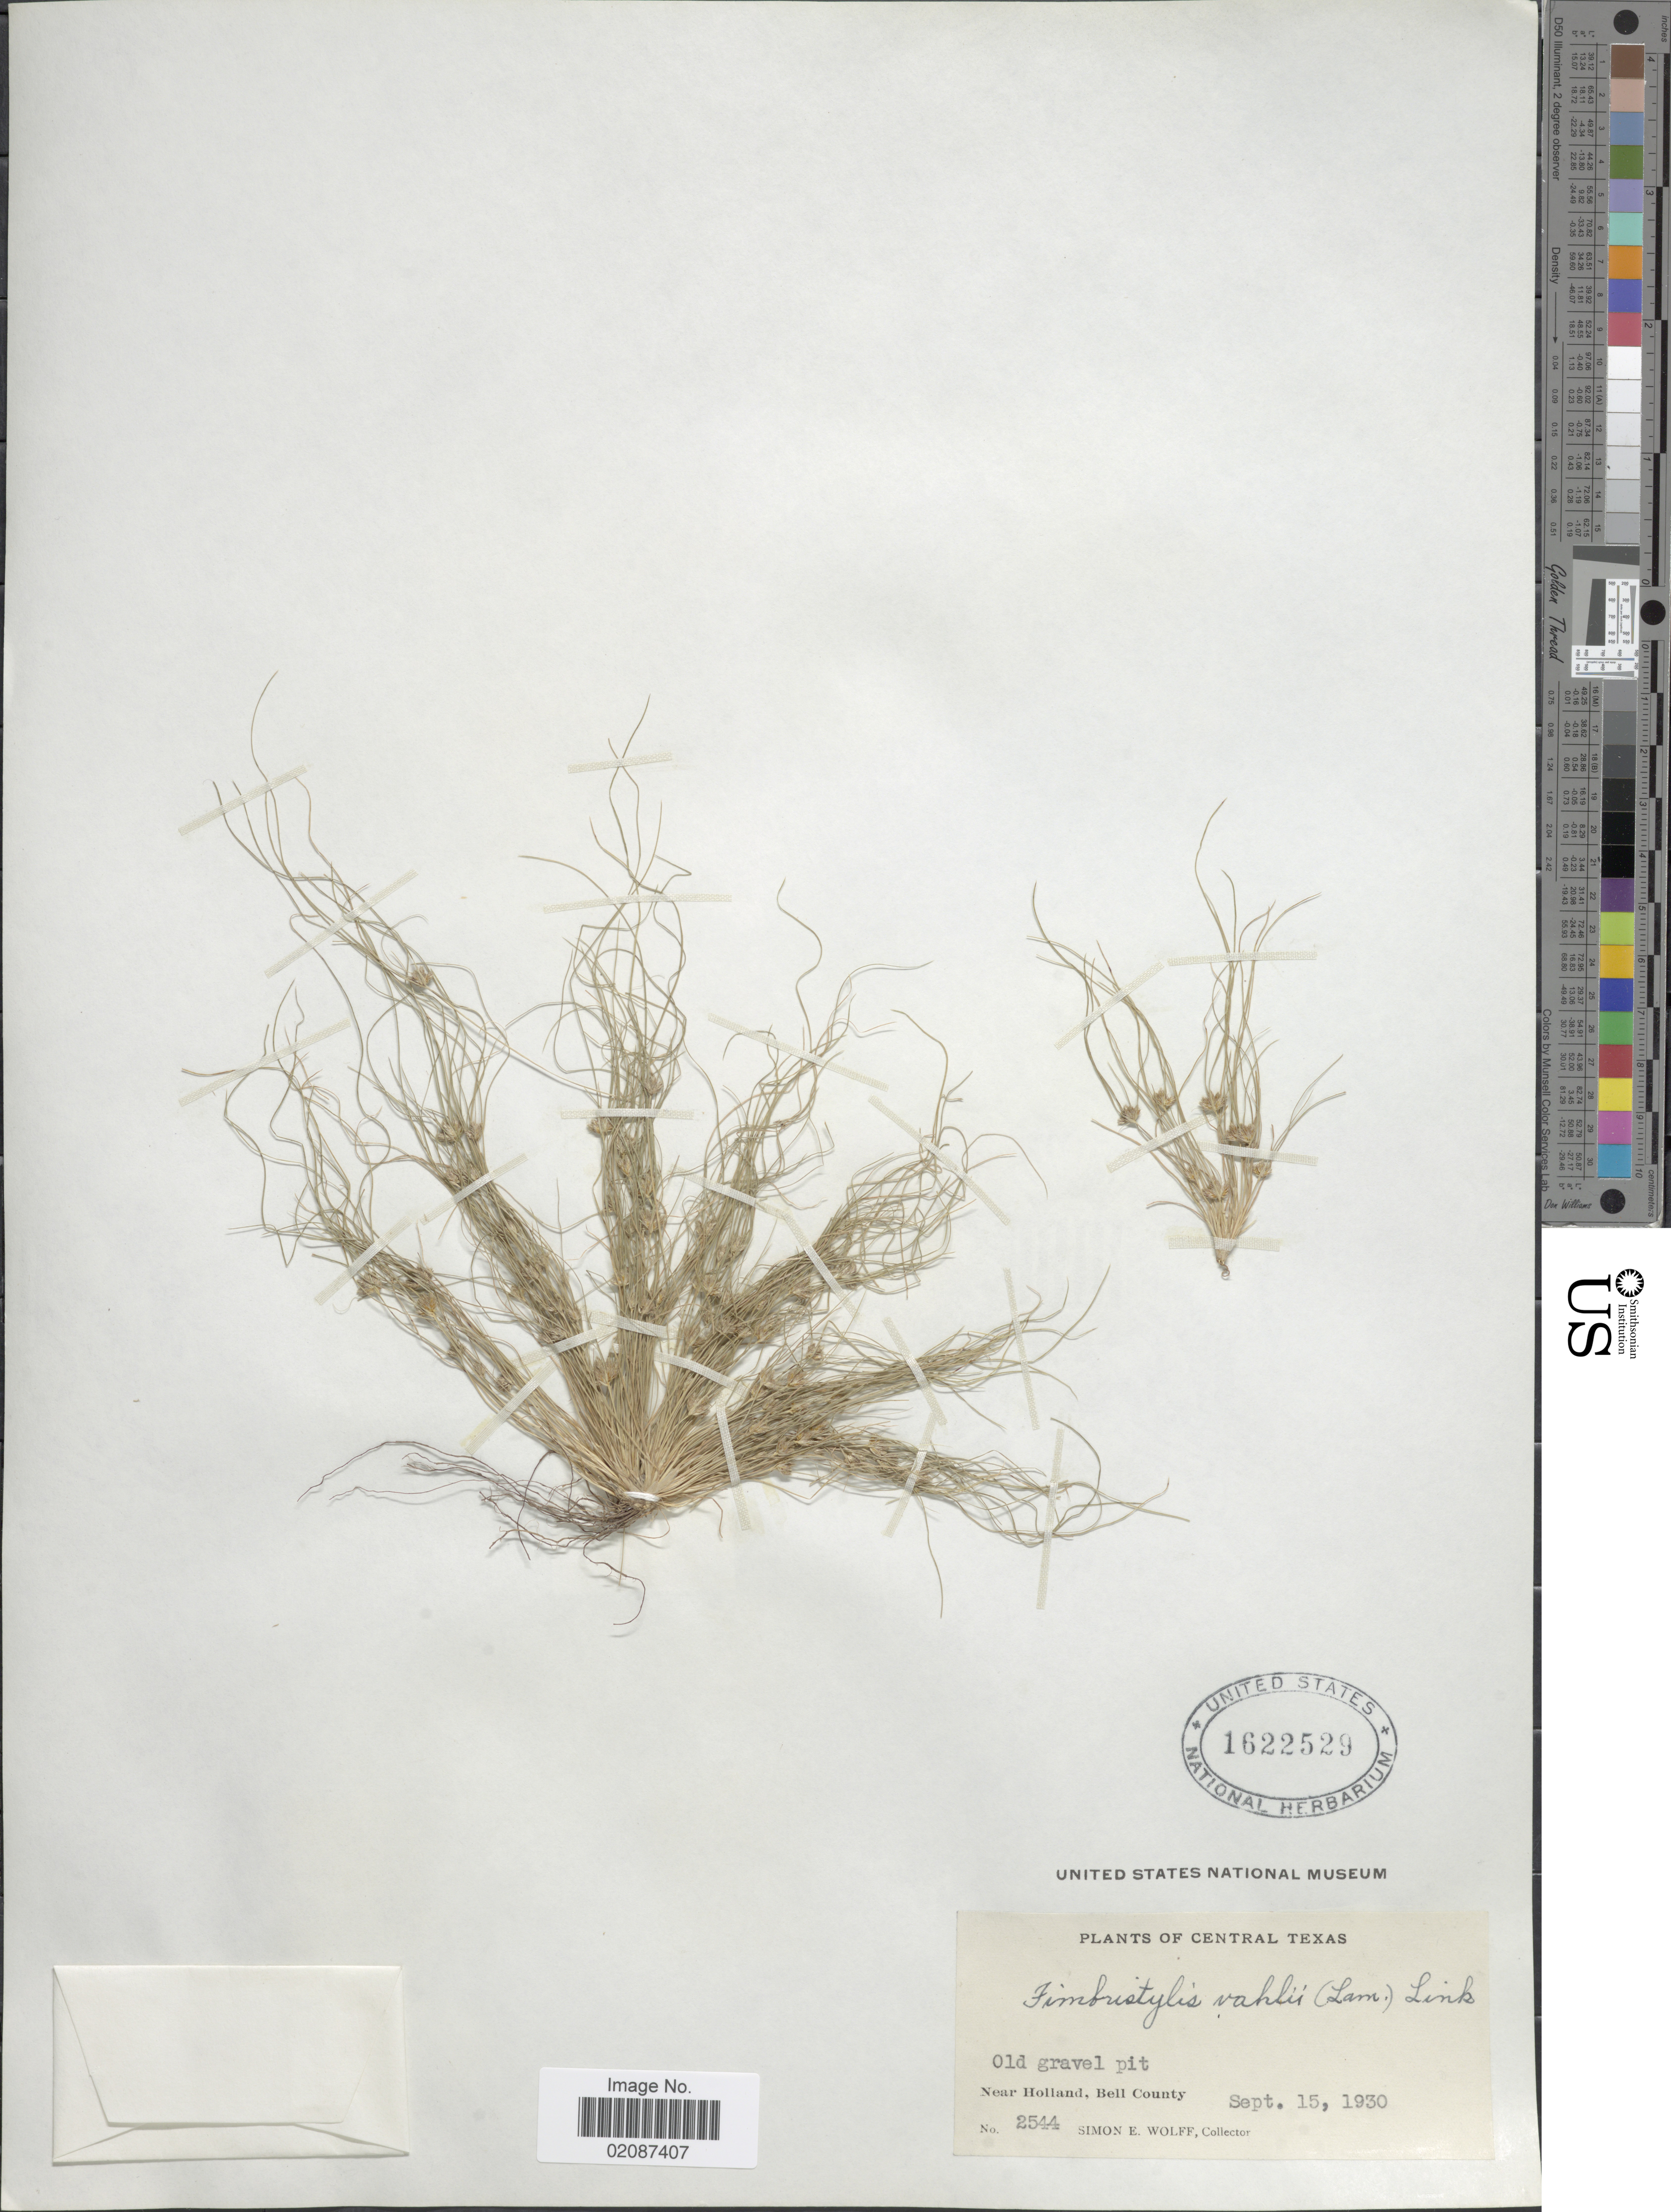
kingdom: Plantae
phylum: Tracheophyta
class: Liliopsida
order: Poales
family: Cyperaceae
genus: Fimbristylis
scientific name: Fimbristylis vahlii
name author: (Lam.) Link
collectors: S. E. Wolff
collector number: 2544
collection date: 1930-09-15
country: United States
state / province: Texas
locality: Central Texas, Near Holland, Bell County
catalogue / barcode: US 1622529